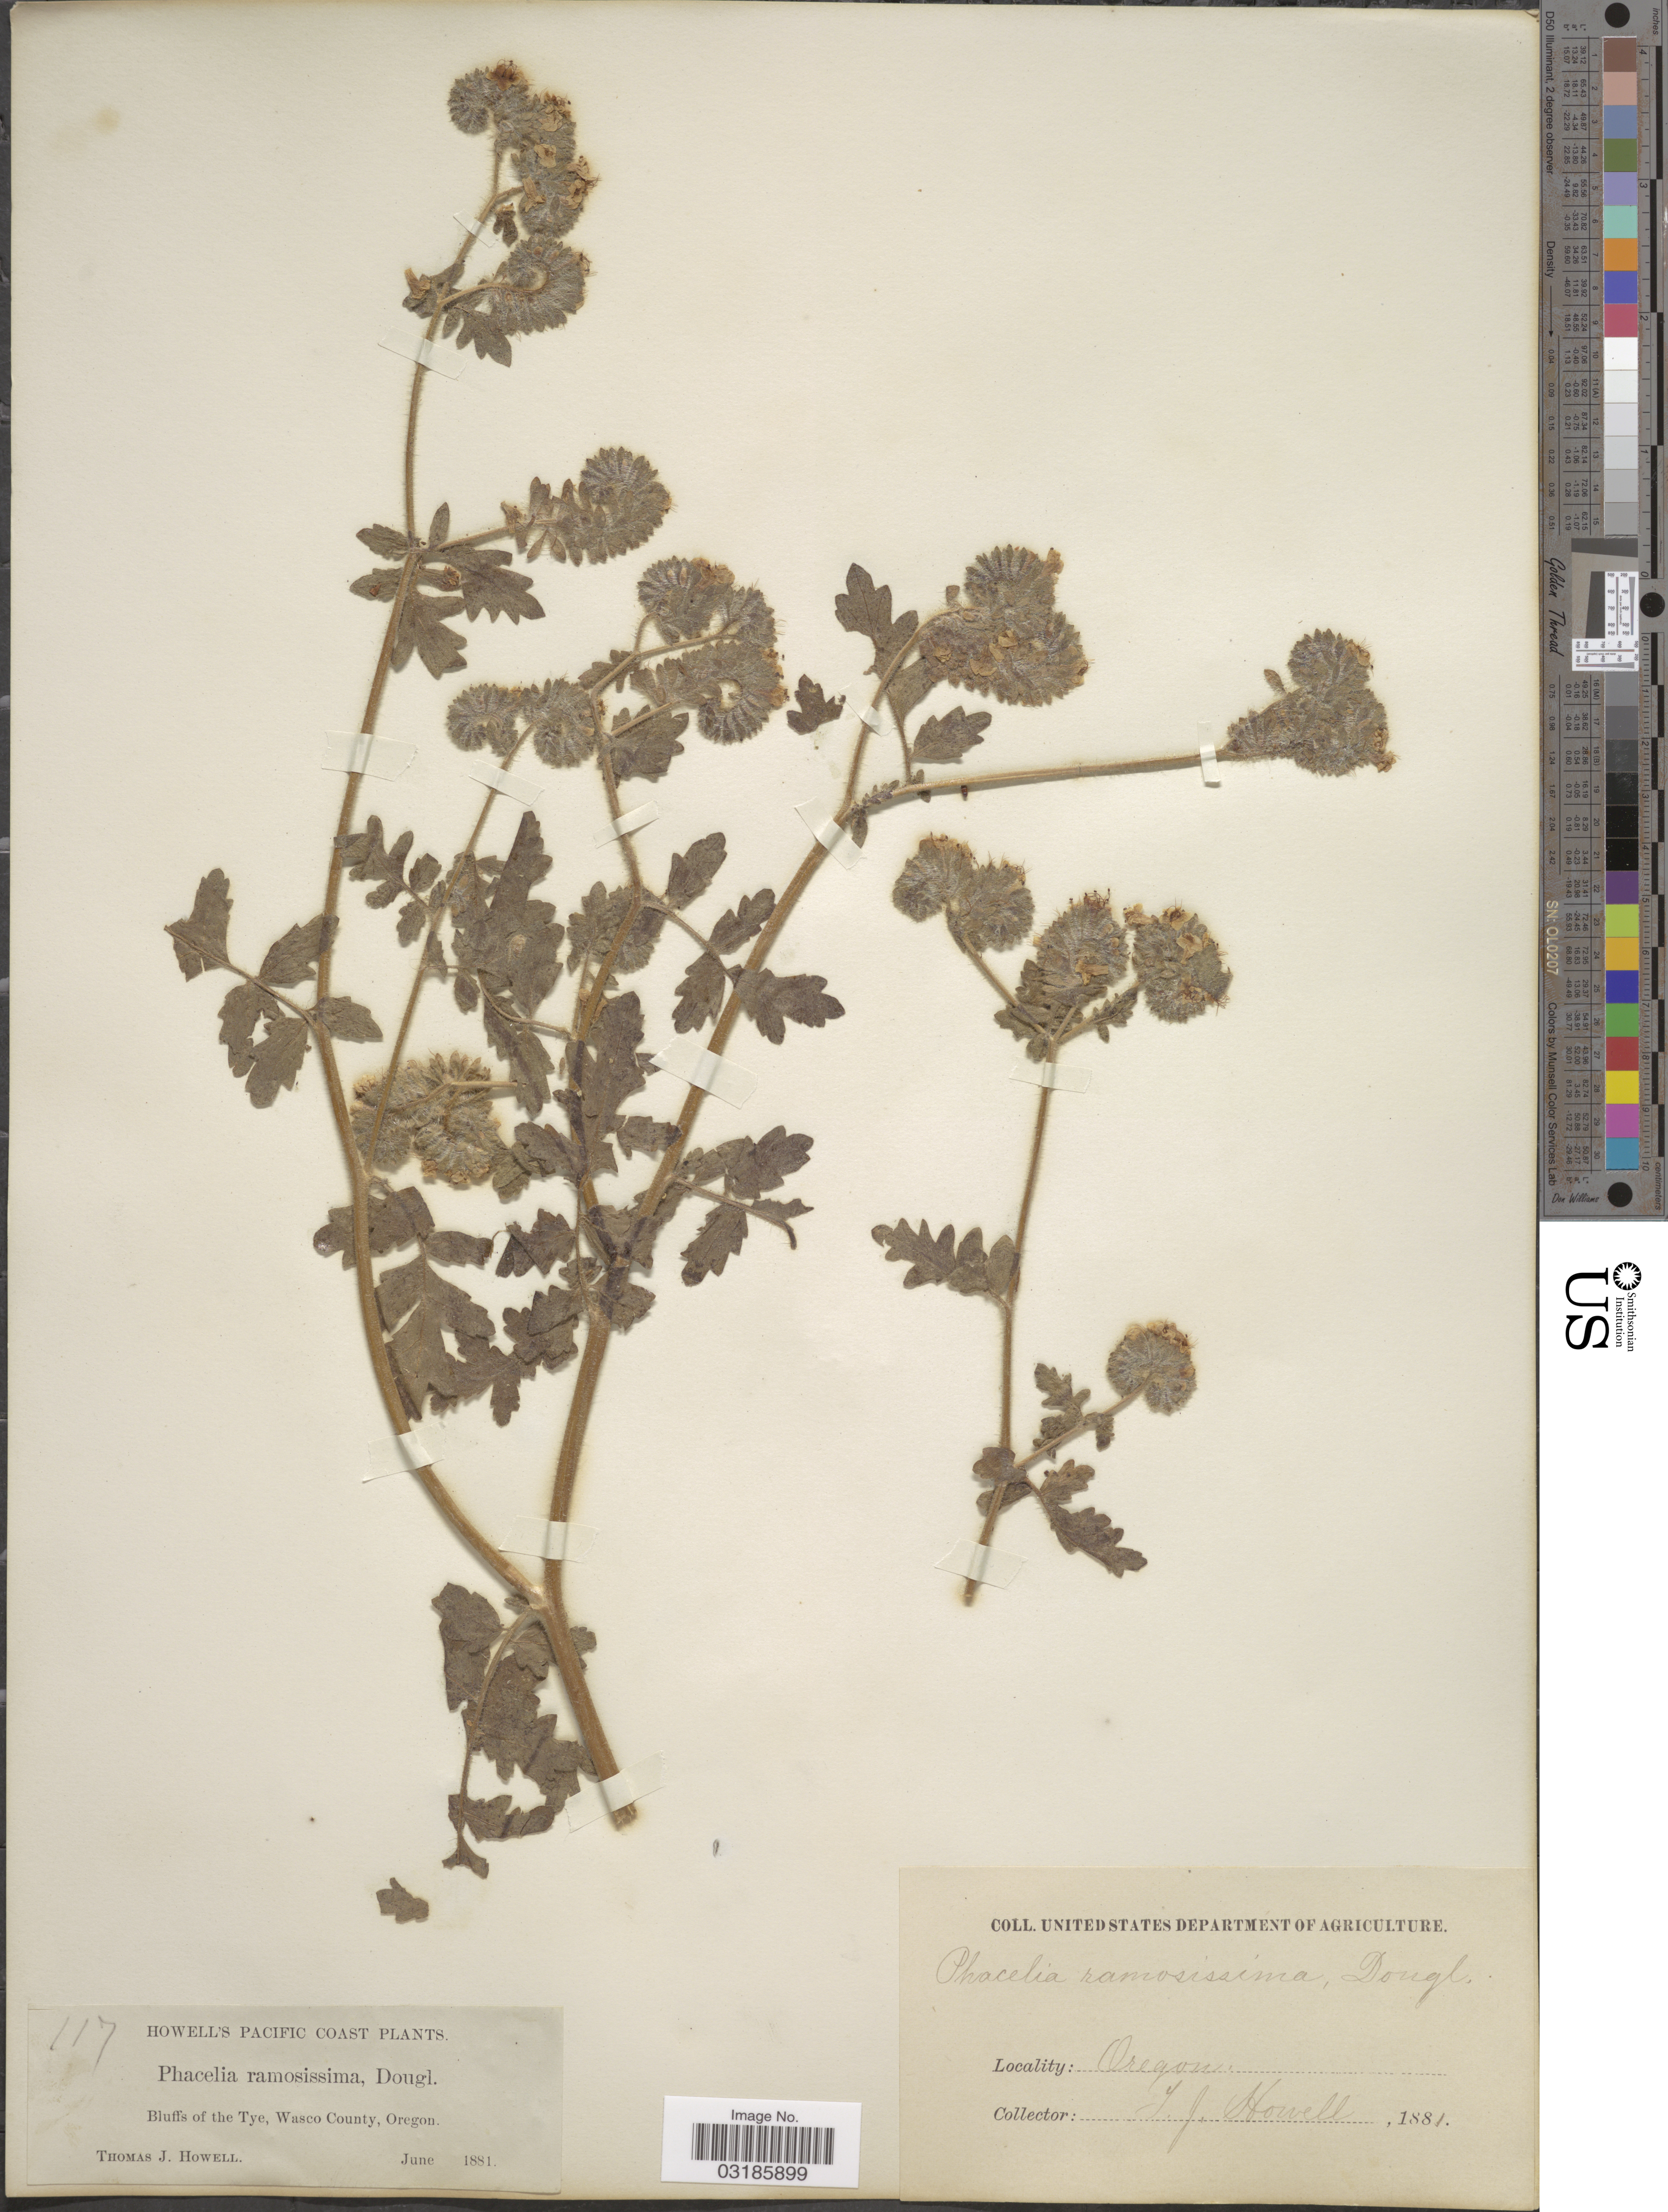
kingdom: Plantae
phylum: Tracheophyta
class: Magnoliopsida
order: Boraginales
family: Hydrophyllaceae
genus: Phacelia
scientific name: Phacelia ramosissima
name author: Douglas ex Lehm.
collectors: T. J. Howell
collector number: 117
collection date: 1881-06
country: United States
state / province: Oregon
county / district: Wasco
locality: Pacific Coast. Bluffs of the Tye, Wasco County.